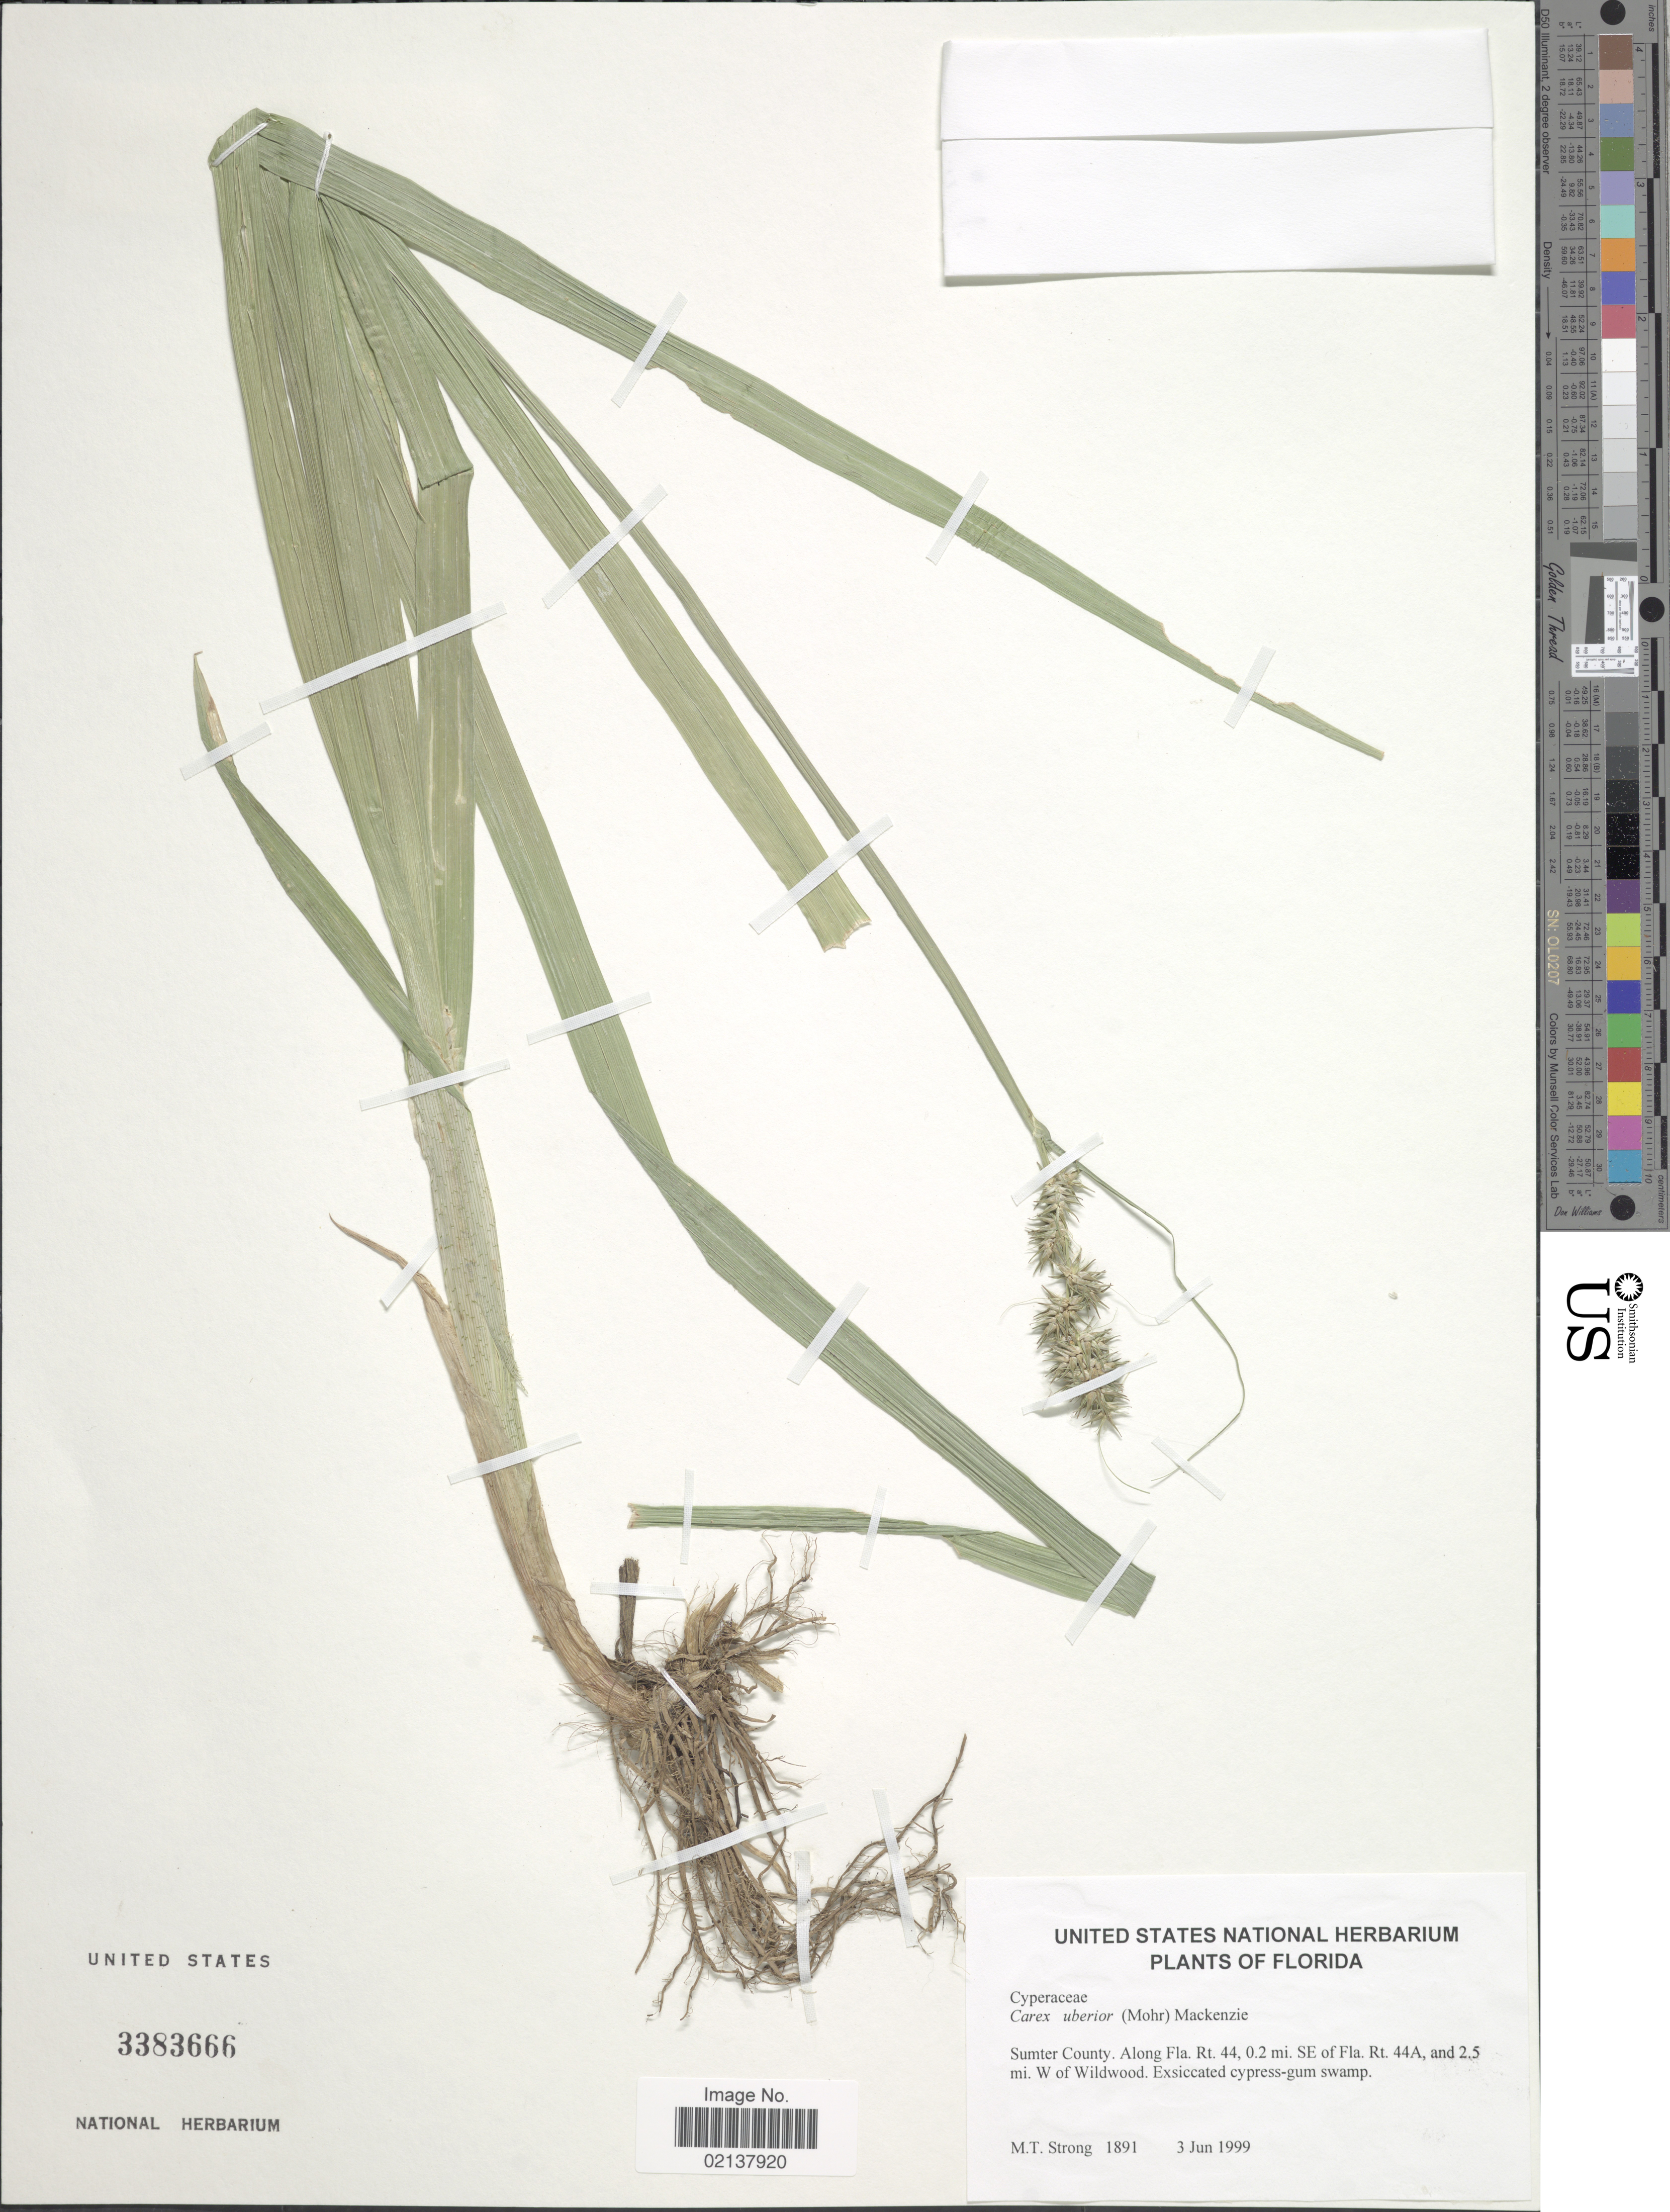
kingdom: Plantae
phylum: Tracheophyta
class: Liliopsida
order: Poales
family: Cyperaceae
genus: Carex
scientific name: Carex stipata var. maxima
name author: Chapm. ex Boott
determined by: Strong, Mark T., (BOT), Smithsonian Institution - National Museum of Natural History (UNITED STATES)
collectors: M. T. Strong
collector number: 1891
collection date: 1999-06-03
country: United States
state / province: Florida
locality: Sumter County, Along Fla. Rt. 44, 0.2 mi. SE of Fla. Rt.44A, and 2.5 mi. W of Wildwood.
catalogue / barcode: US 3383666